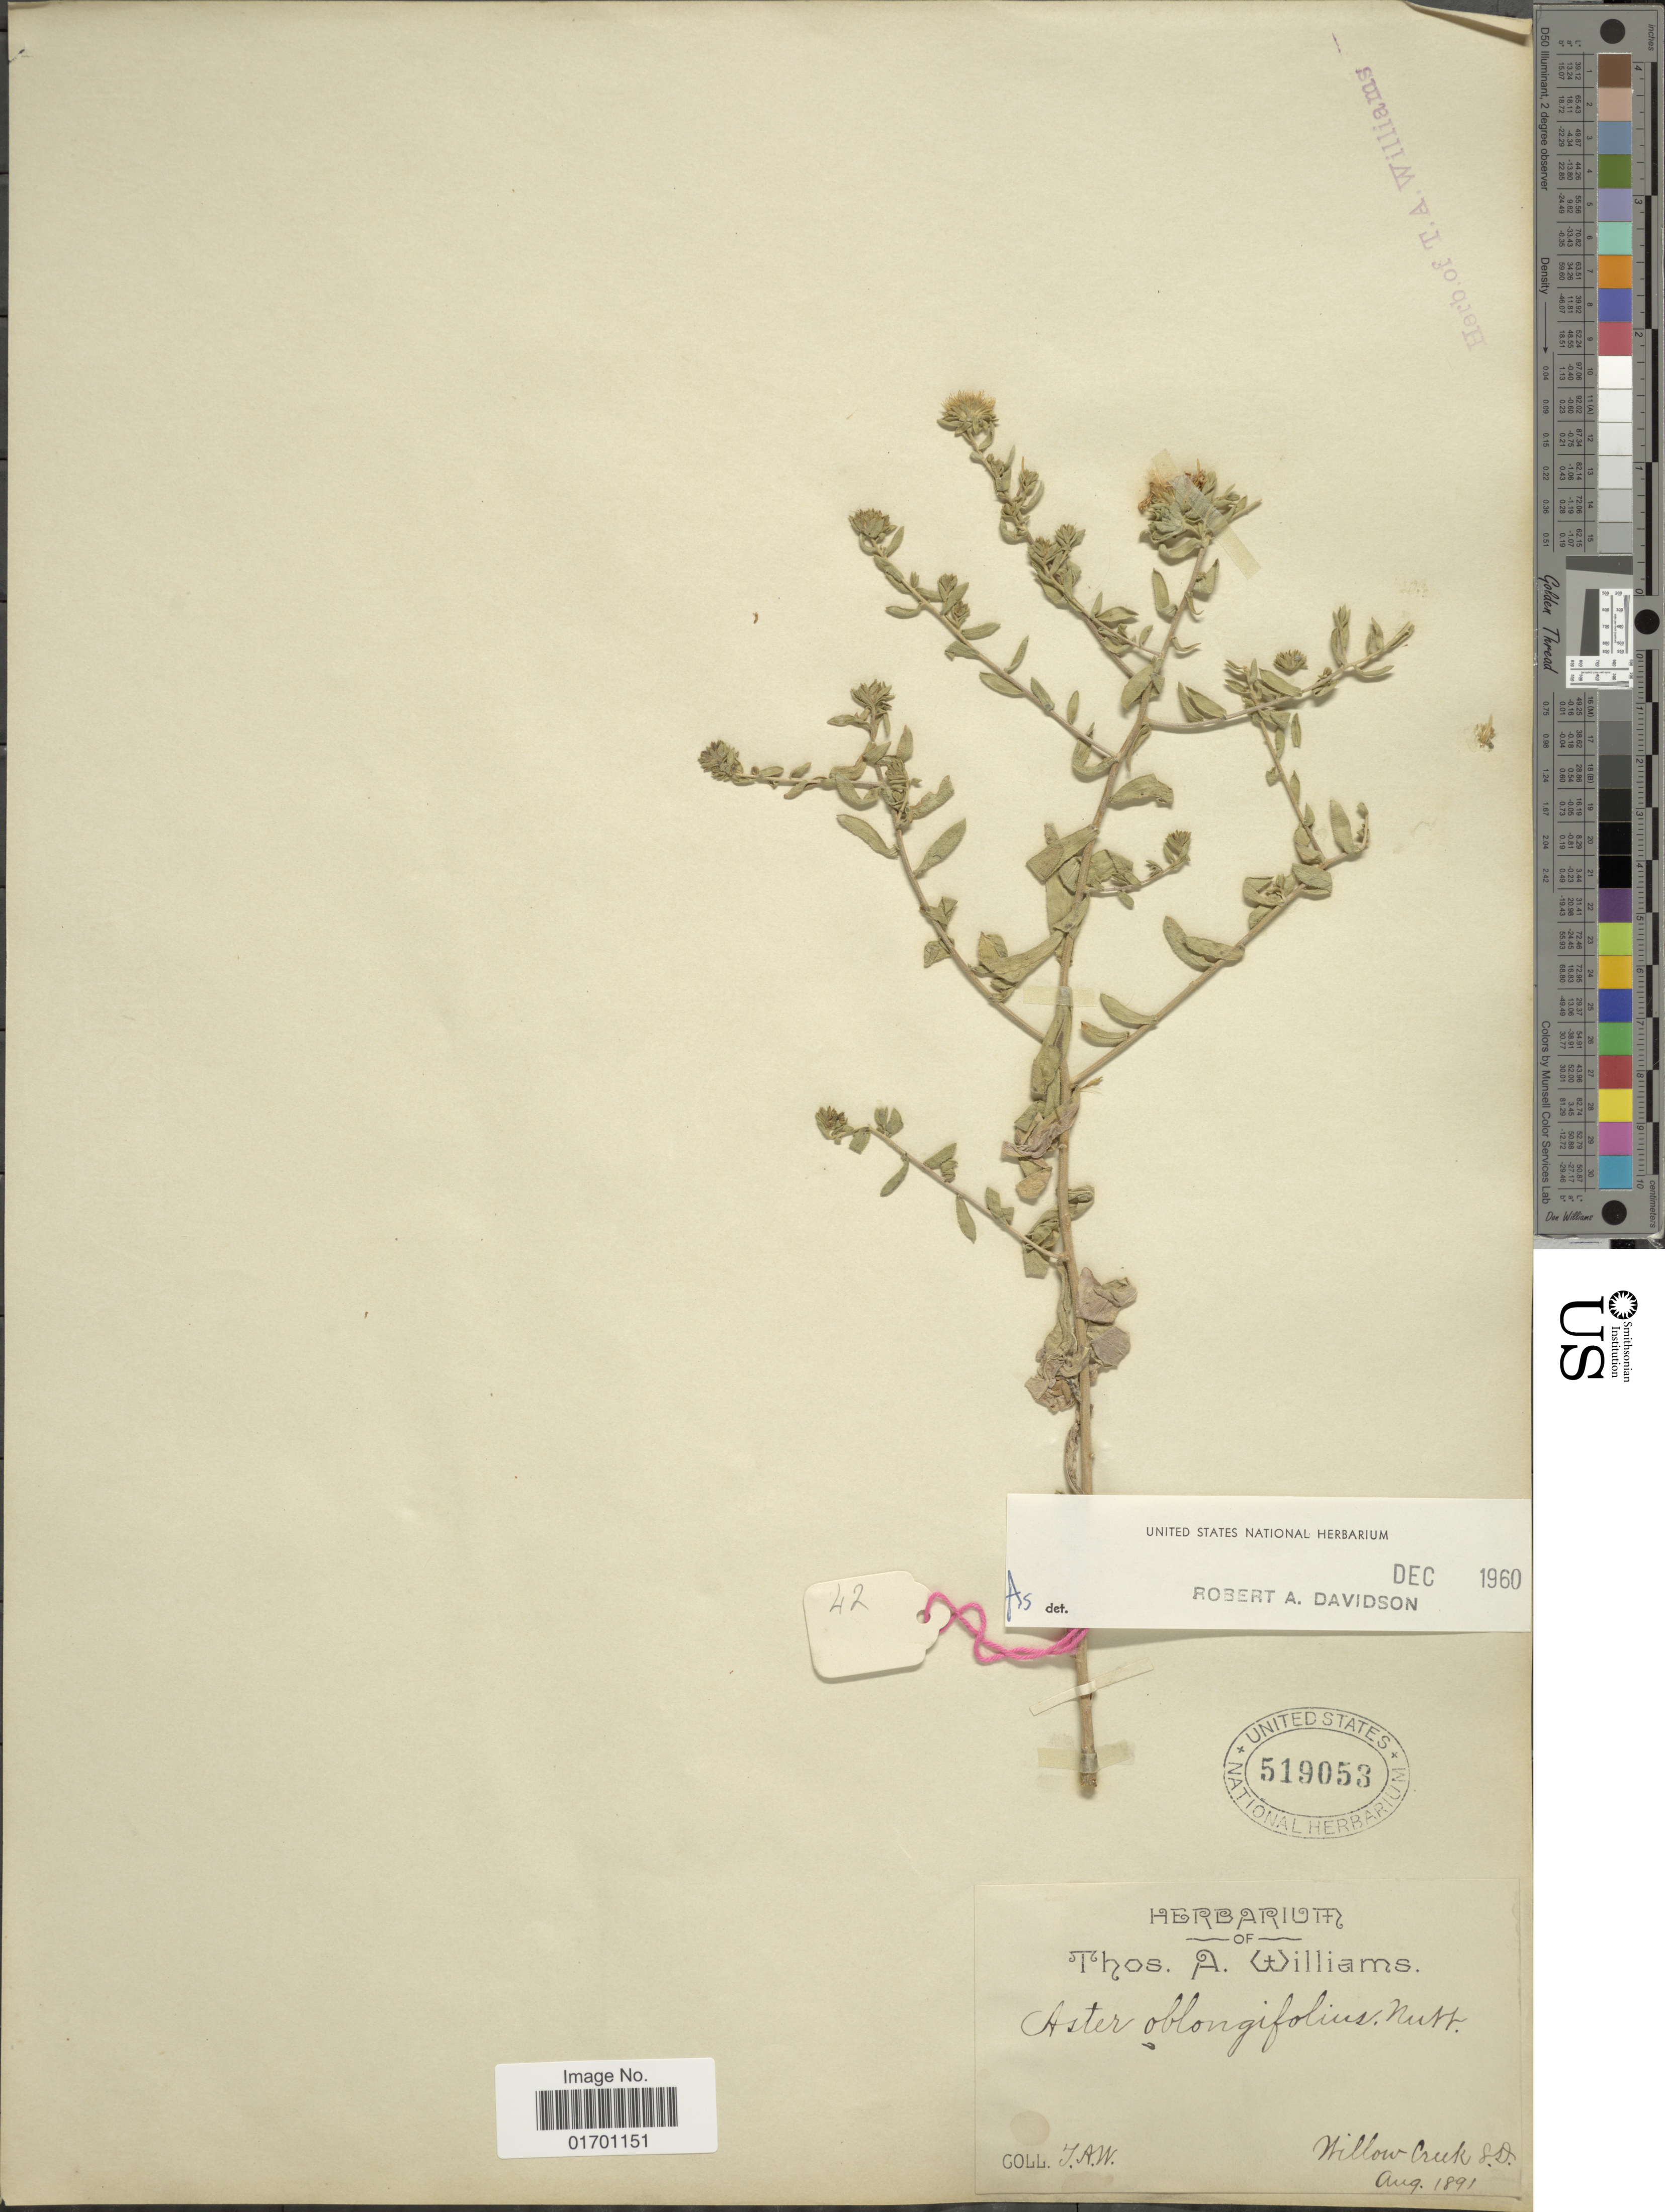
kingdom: Plantae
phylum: Tracheophyta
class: Magnoliopsida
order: Asterales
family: Asteraceae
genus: Symphyotrichum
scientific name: Symphyotrichum oblongifolium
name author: (Nutt.) G.L. Nesom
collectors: T. A. Williams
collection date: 1891-08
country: United States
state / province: South Dakota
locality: Willow Creek.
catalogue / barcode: US 519053